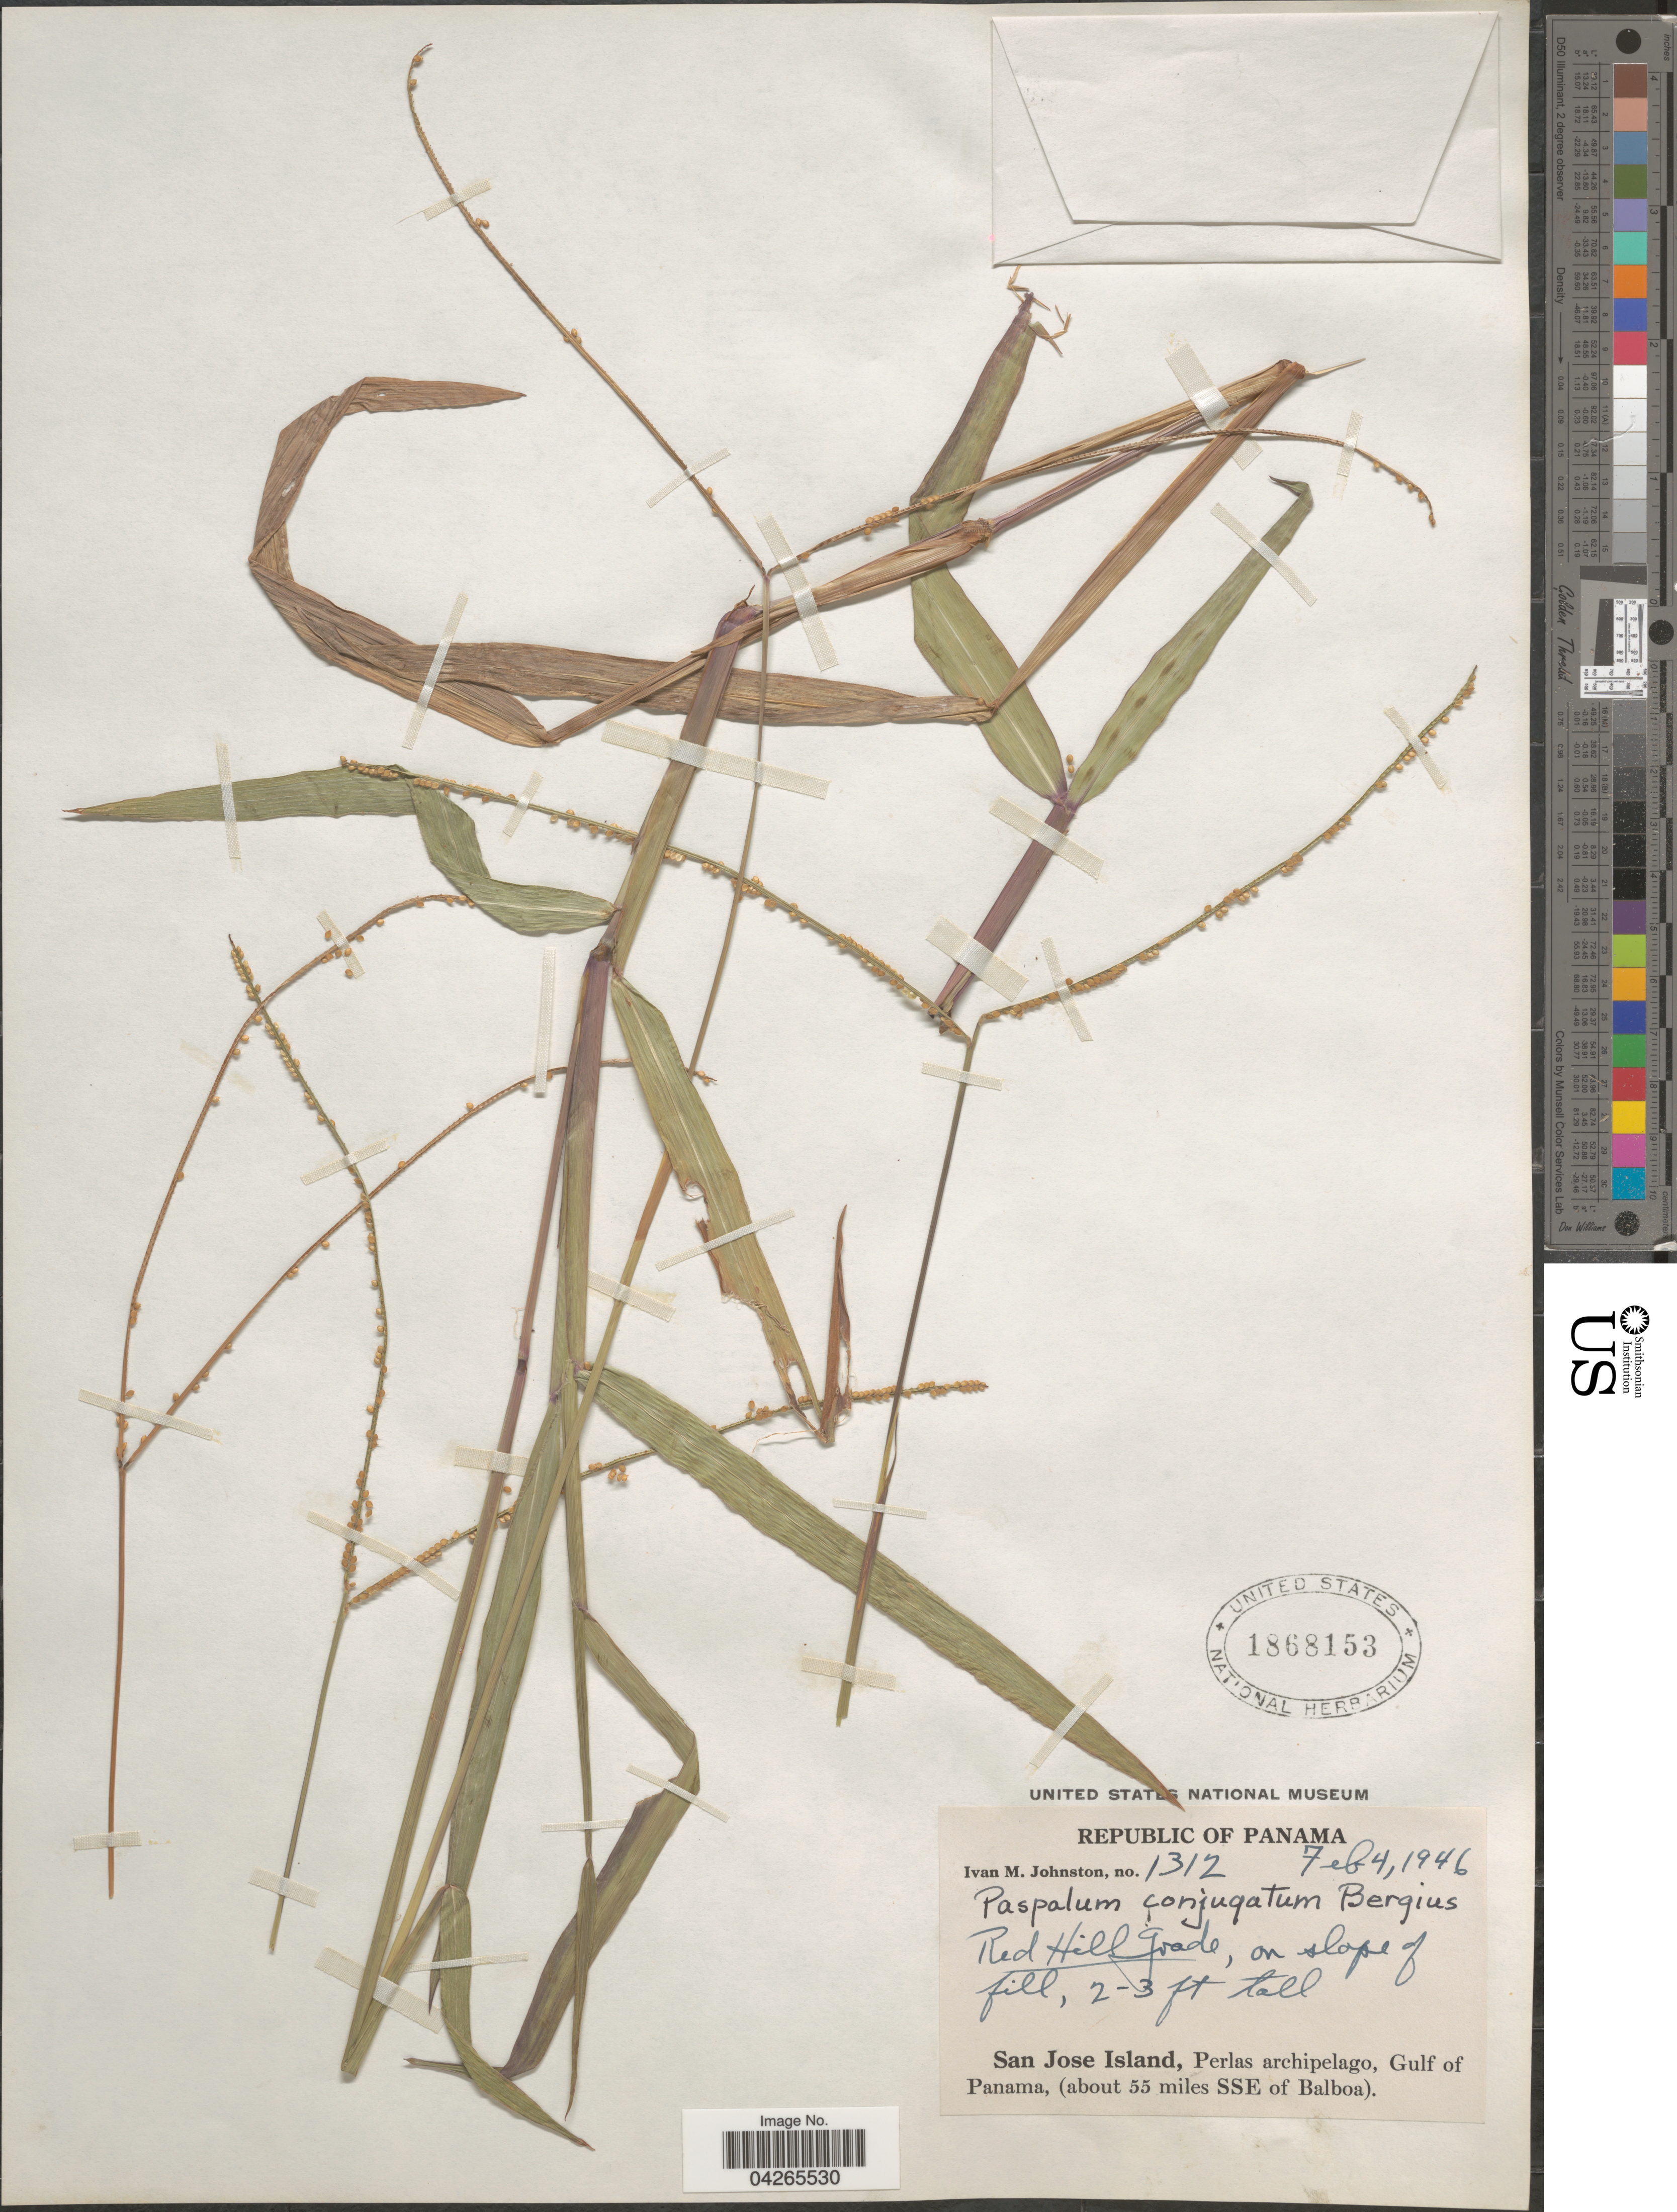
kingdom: Plantae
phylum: Tracheophyta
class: Liliopsida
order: Poales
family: Poaceae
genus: Paspalum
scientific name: Paspalum conjugatum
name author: P.J. Bergius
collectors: I.M. Johnston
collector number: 1312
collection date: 1942-02-04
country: Panama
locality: Red Hill Grade, on slope of fill. San Jose Island, Pearl Archipelago, Gulf of Panama, (about 55 miles SSE of Balboa).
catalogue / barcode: US 1868153